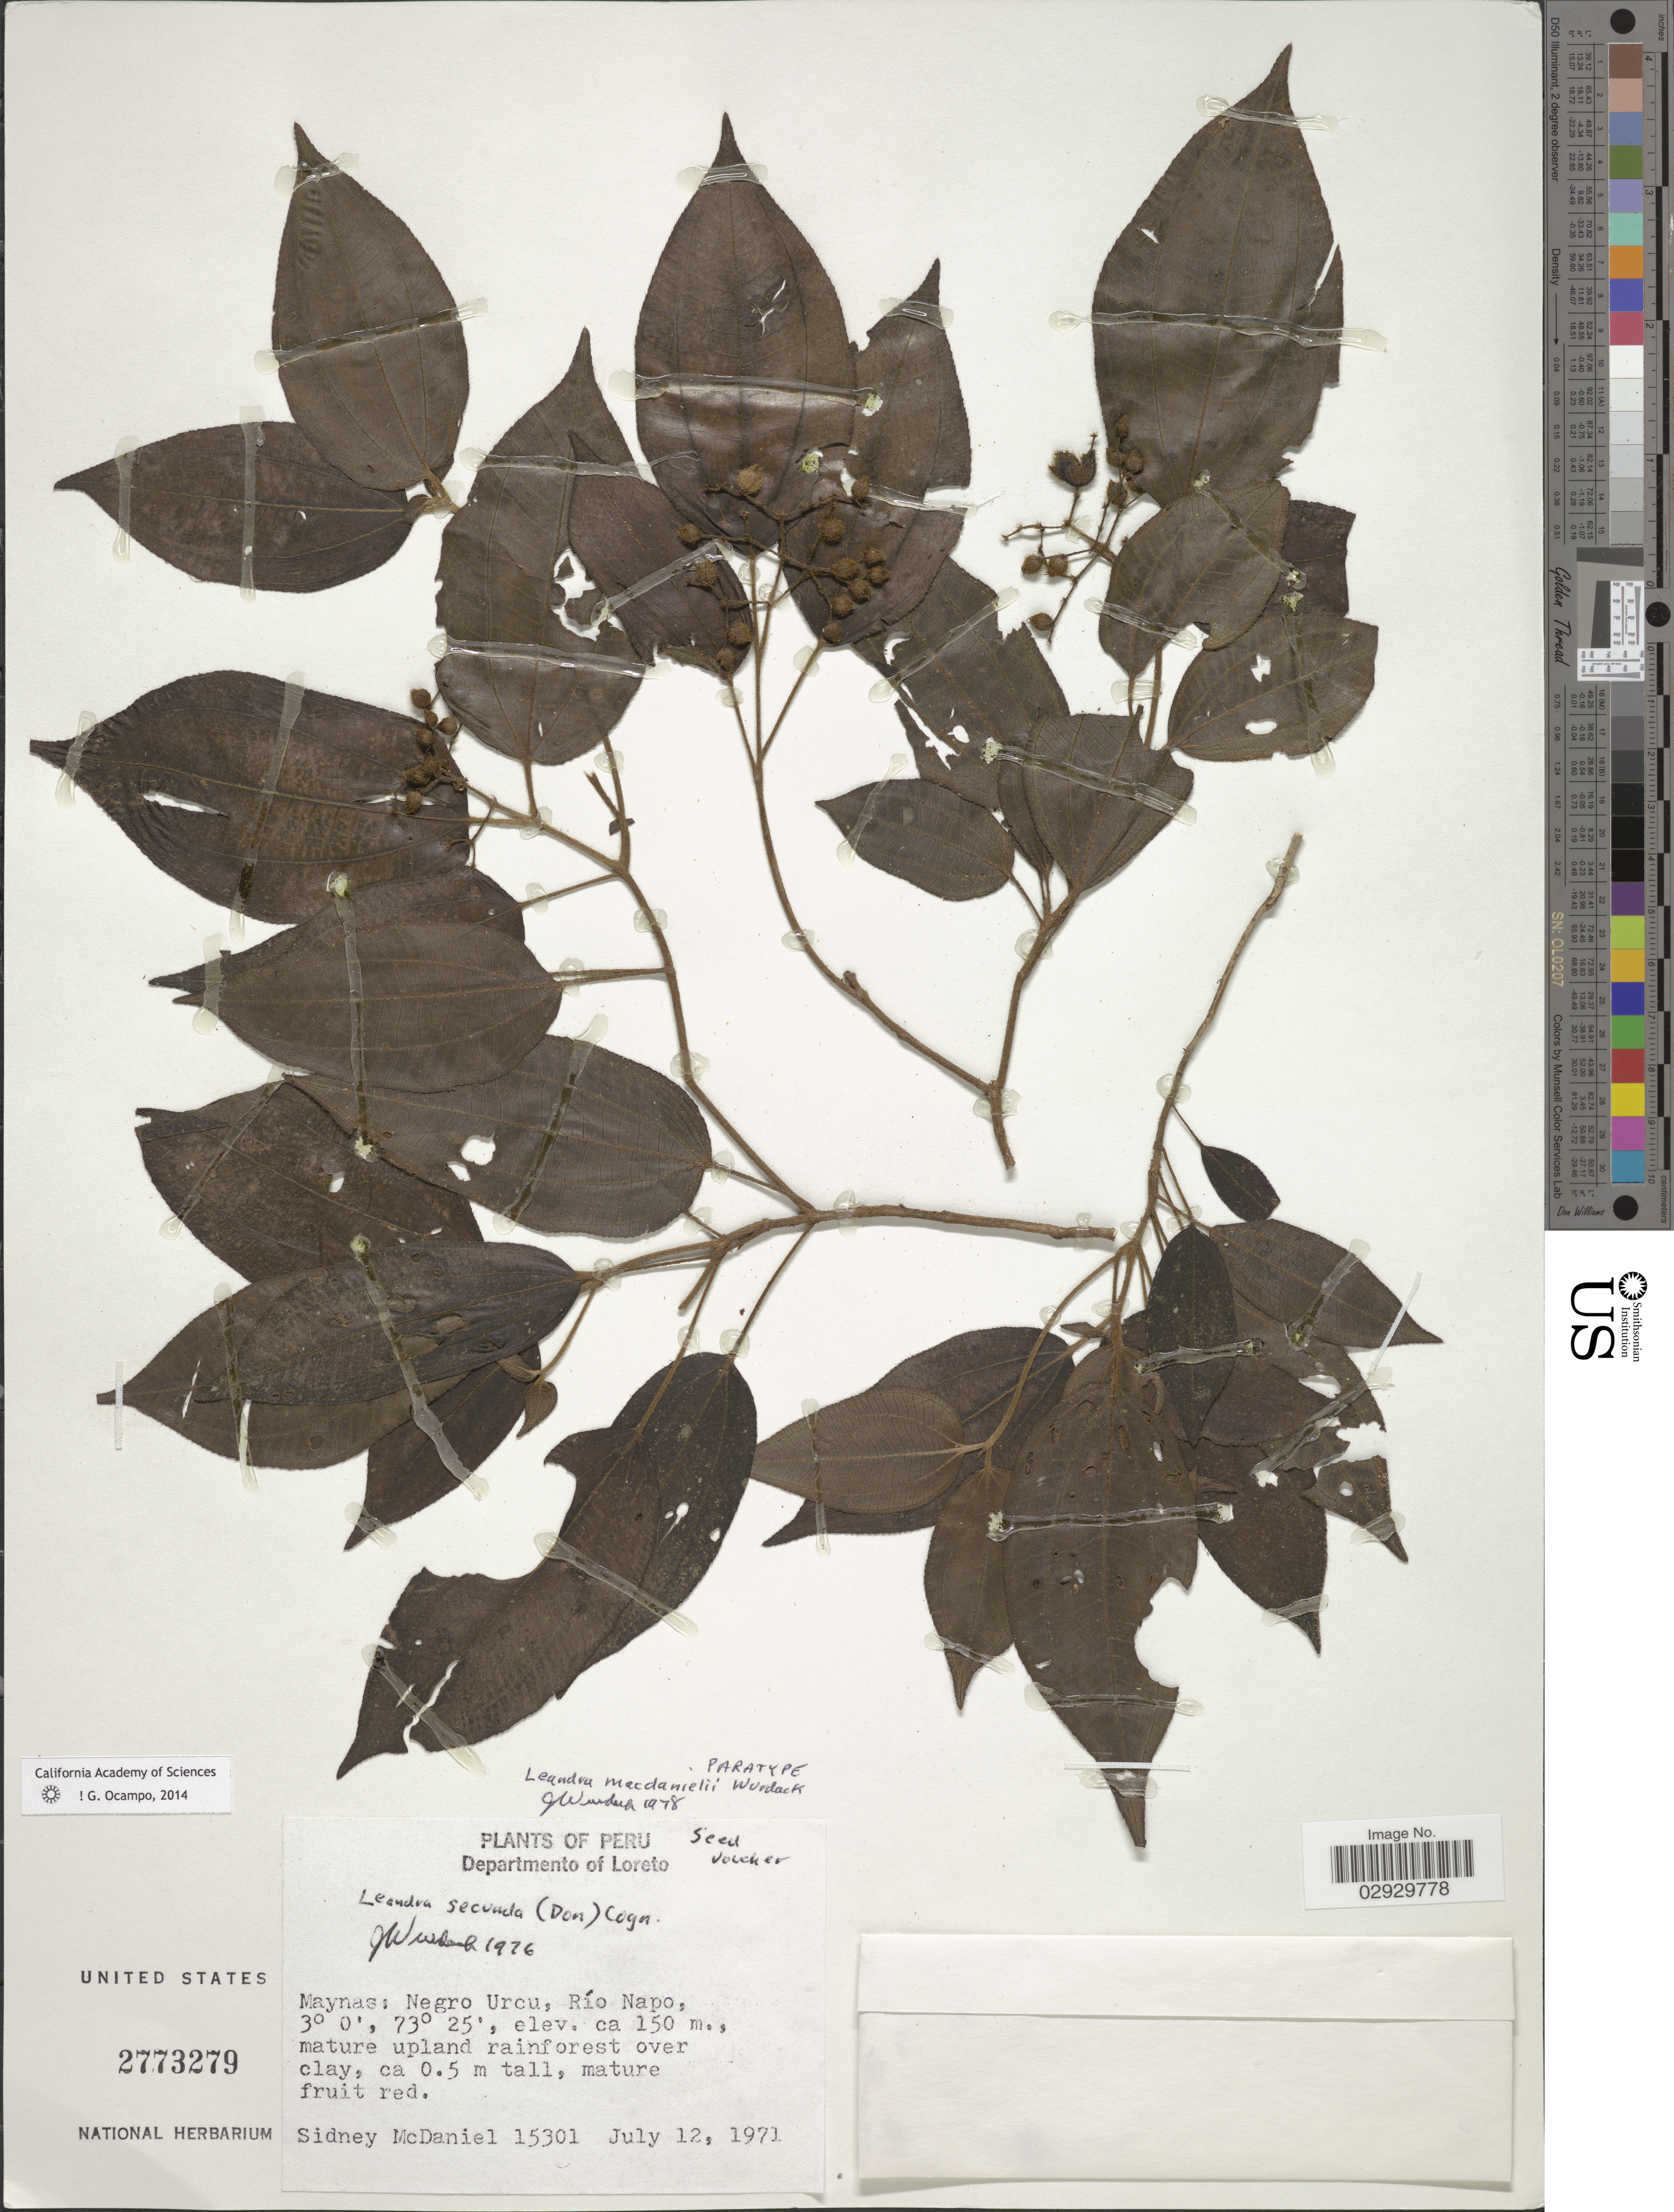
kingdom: Plantae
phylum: Tracheophyta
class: Magnoliopsida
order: Myrtales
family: Melastomataceae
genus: Leandra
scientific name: Leandra macdanielii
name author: Wurdack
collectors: S. McDaniel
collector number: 15301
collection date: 1971-07-12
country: Peru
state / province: Loreto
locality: Departmento of Loreto, Maynas: Negro Urcu, Río Napo.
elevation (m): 150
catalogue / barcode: US 2773279